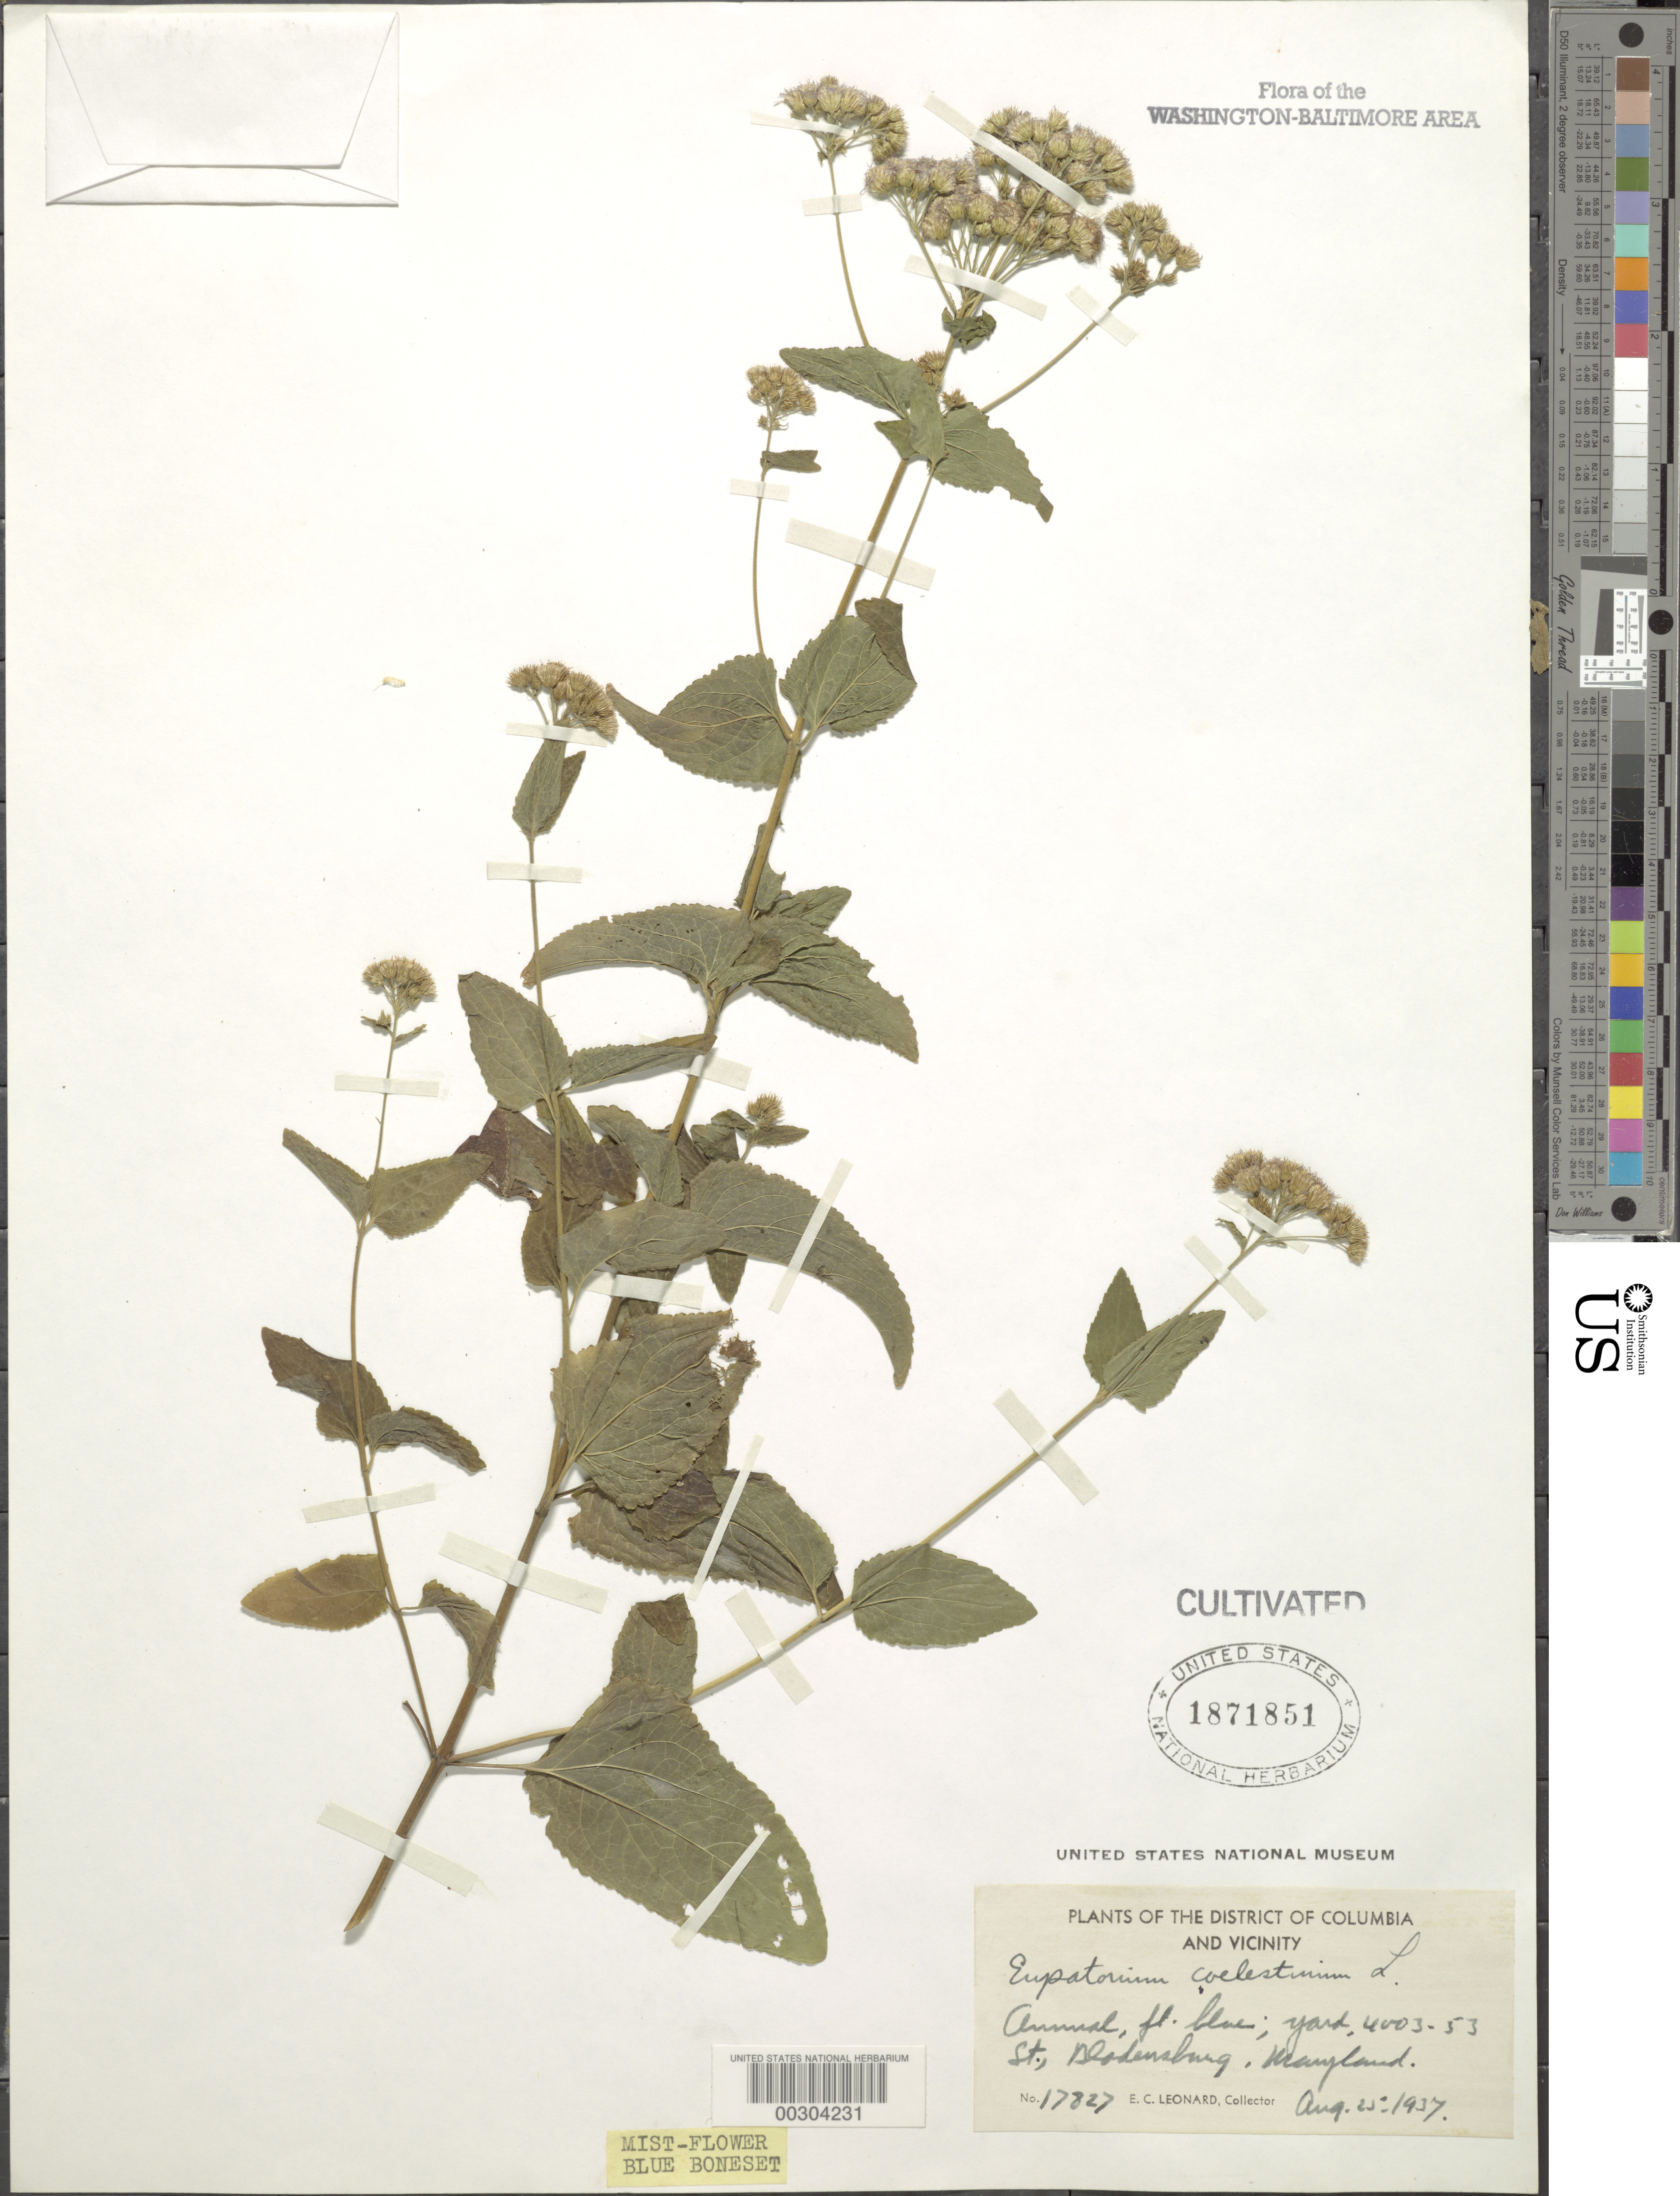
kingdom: Plantae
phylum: Tracheophyta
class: Magnoliopsida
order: Asterales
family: Asteraceae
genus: Conoclinium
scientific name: Conoclinium coelestinum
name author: (L.) DC.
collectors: E. C. Leonard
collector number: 17827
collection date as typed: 25 Aug 1937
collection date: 1937-08-25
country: United States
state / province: Maryland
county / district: Prince George's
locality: Bladensburg, 4003 53 St, Leonard's yard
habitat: Yard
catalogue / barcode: US 1871851